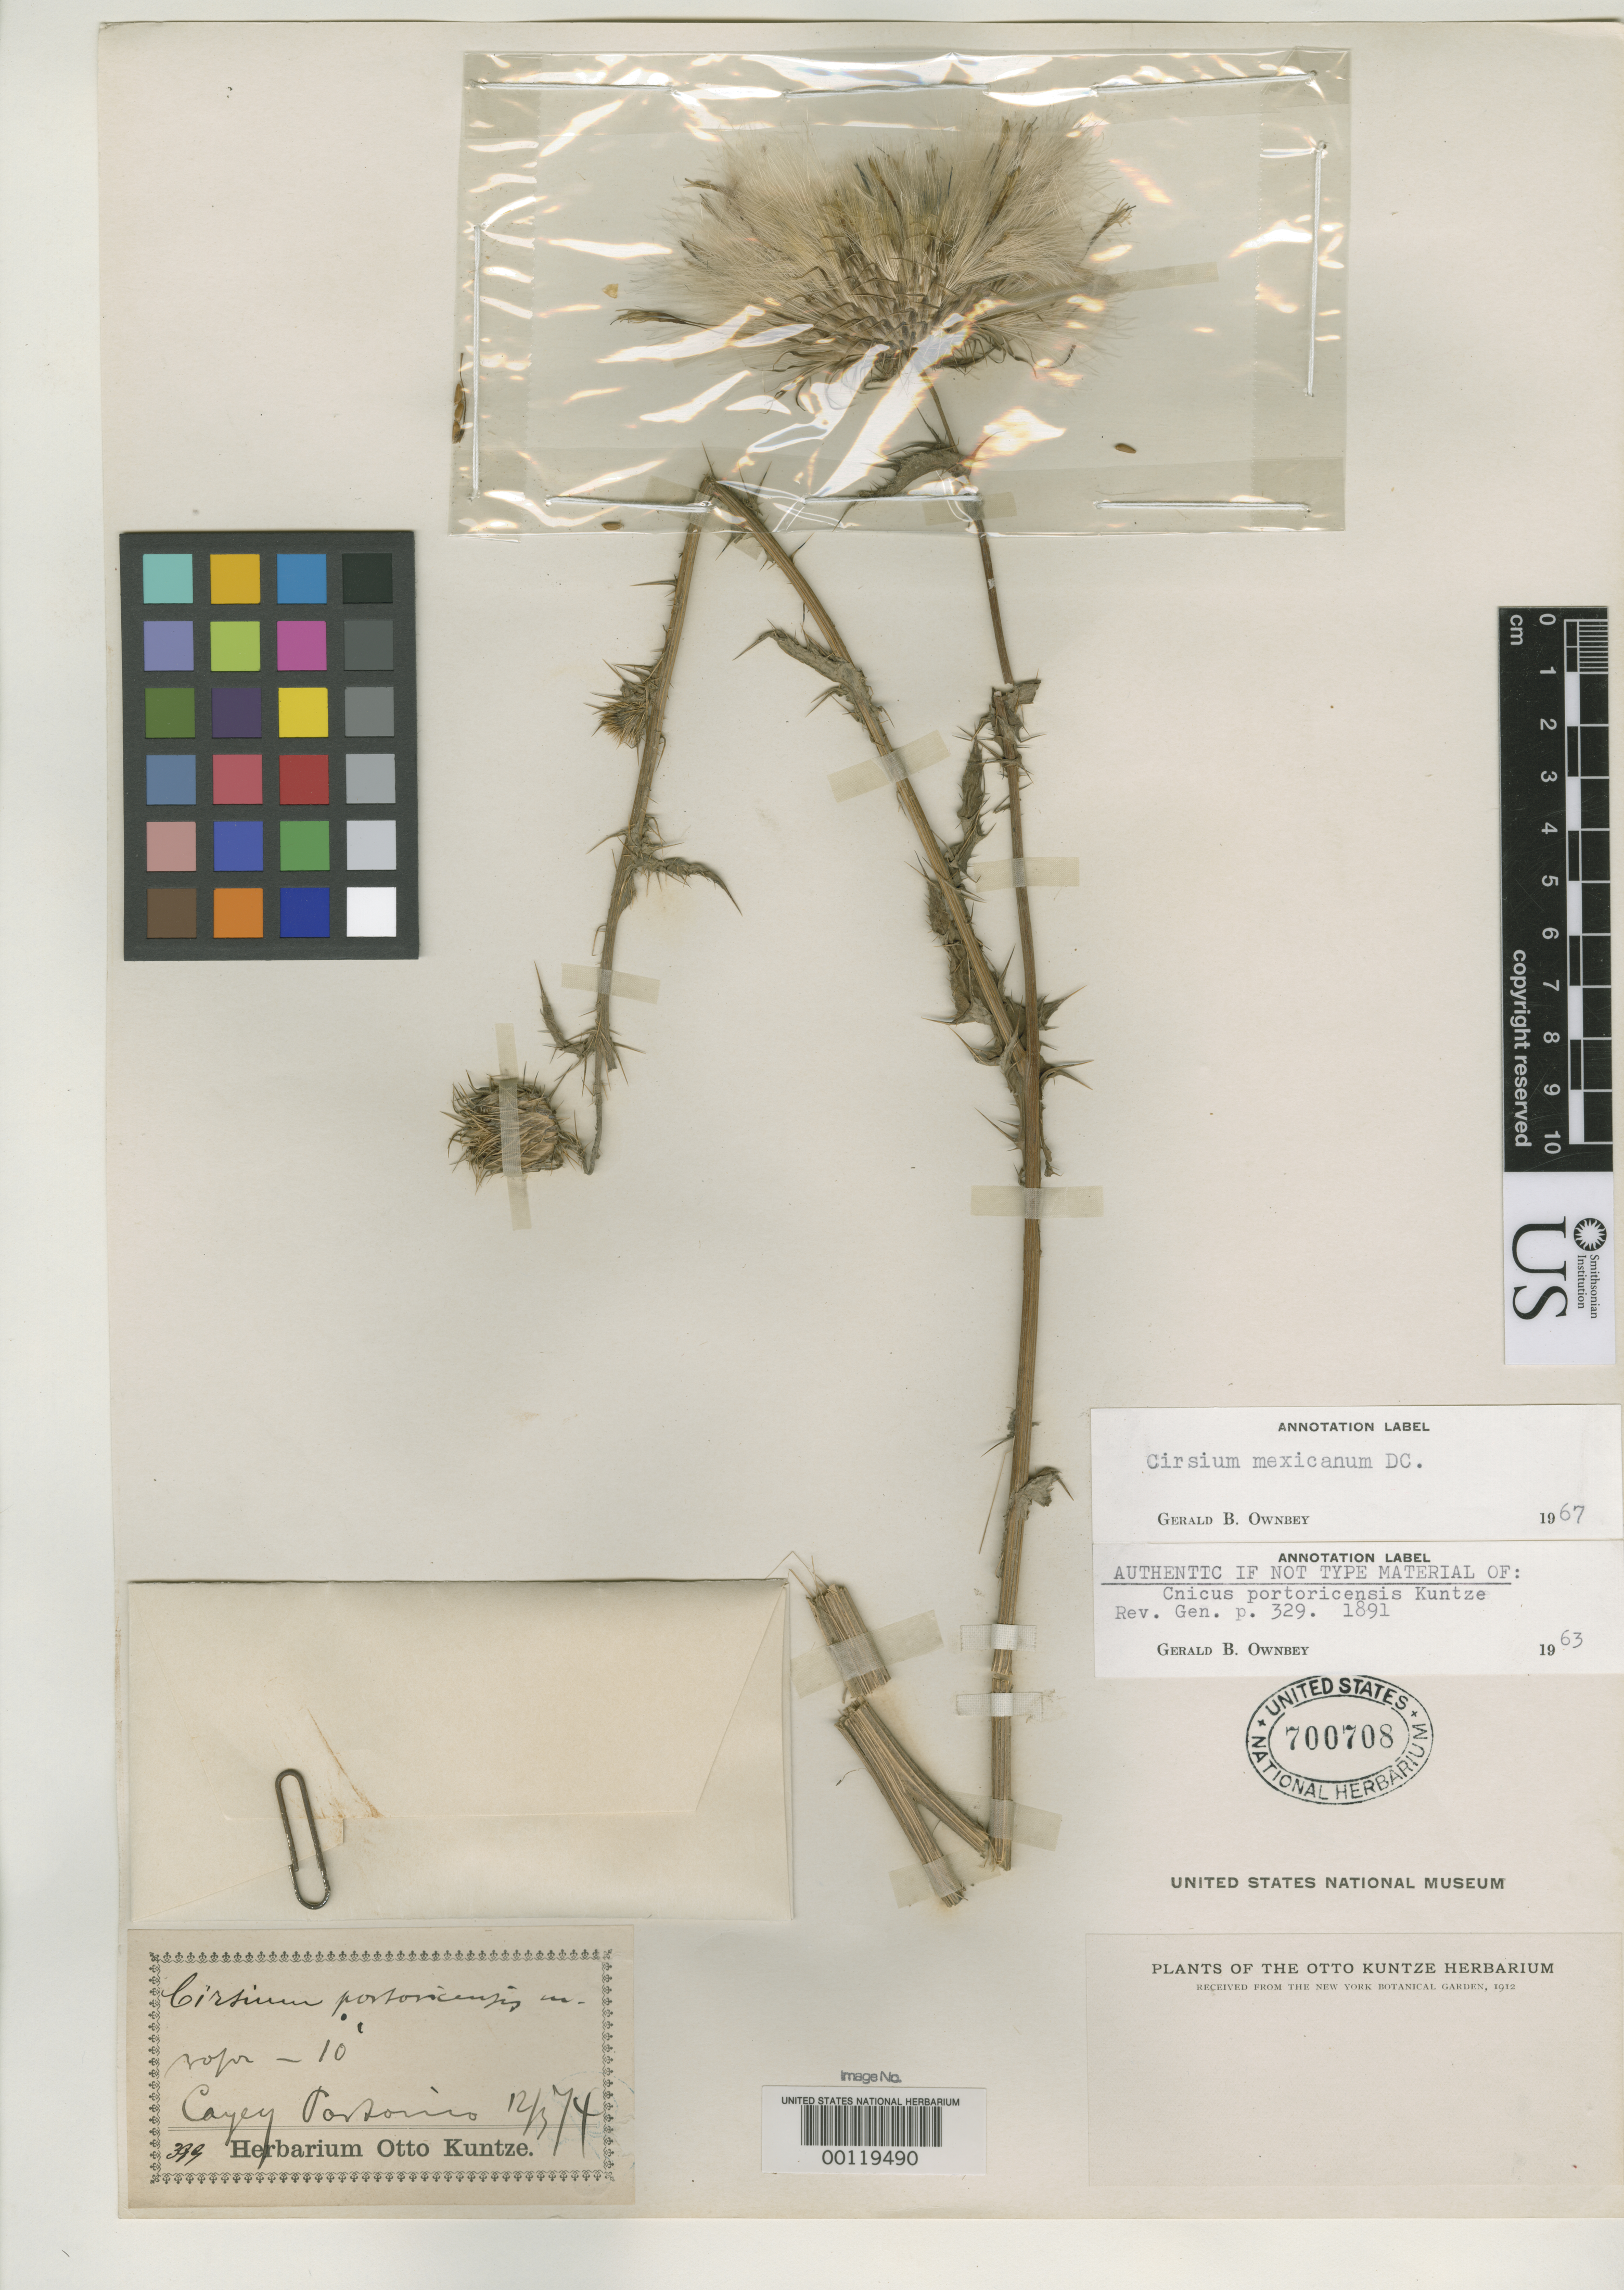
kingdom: Plantae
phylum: Tracheophyta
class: Magnoliopsida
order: Asterales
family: Asteraceae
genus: Cnicus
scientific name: Cnicus portoricensis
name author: Kuntze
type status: Type Material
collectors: C.E.O. Kuntze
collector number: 399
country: Puerto Rico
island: Greater Antilles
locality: Cayey.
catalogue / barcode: US 700708